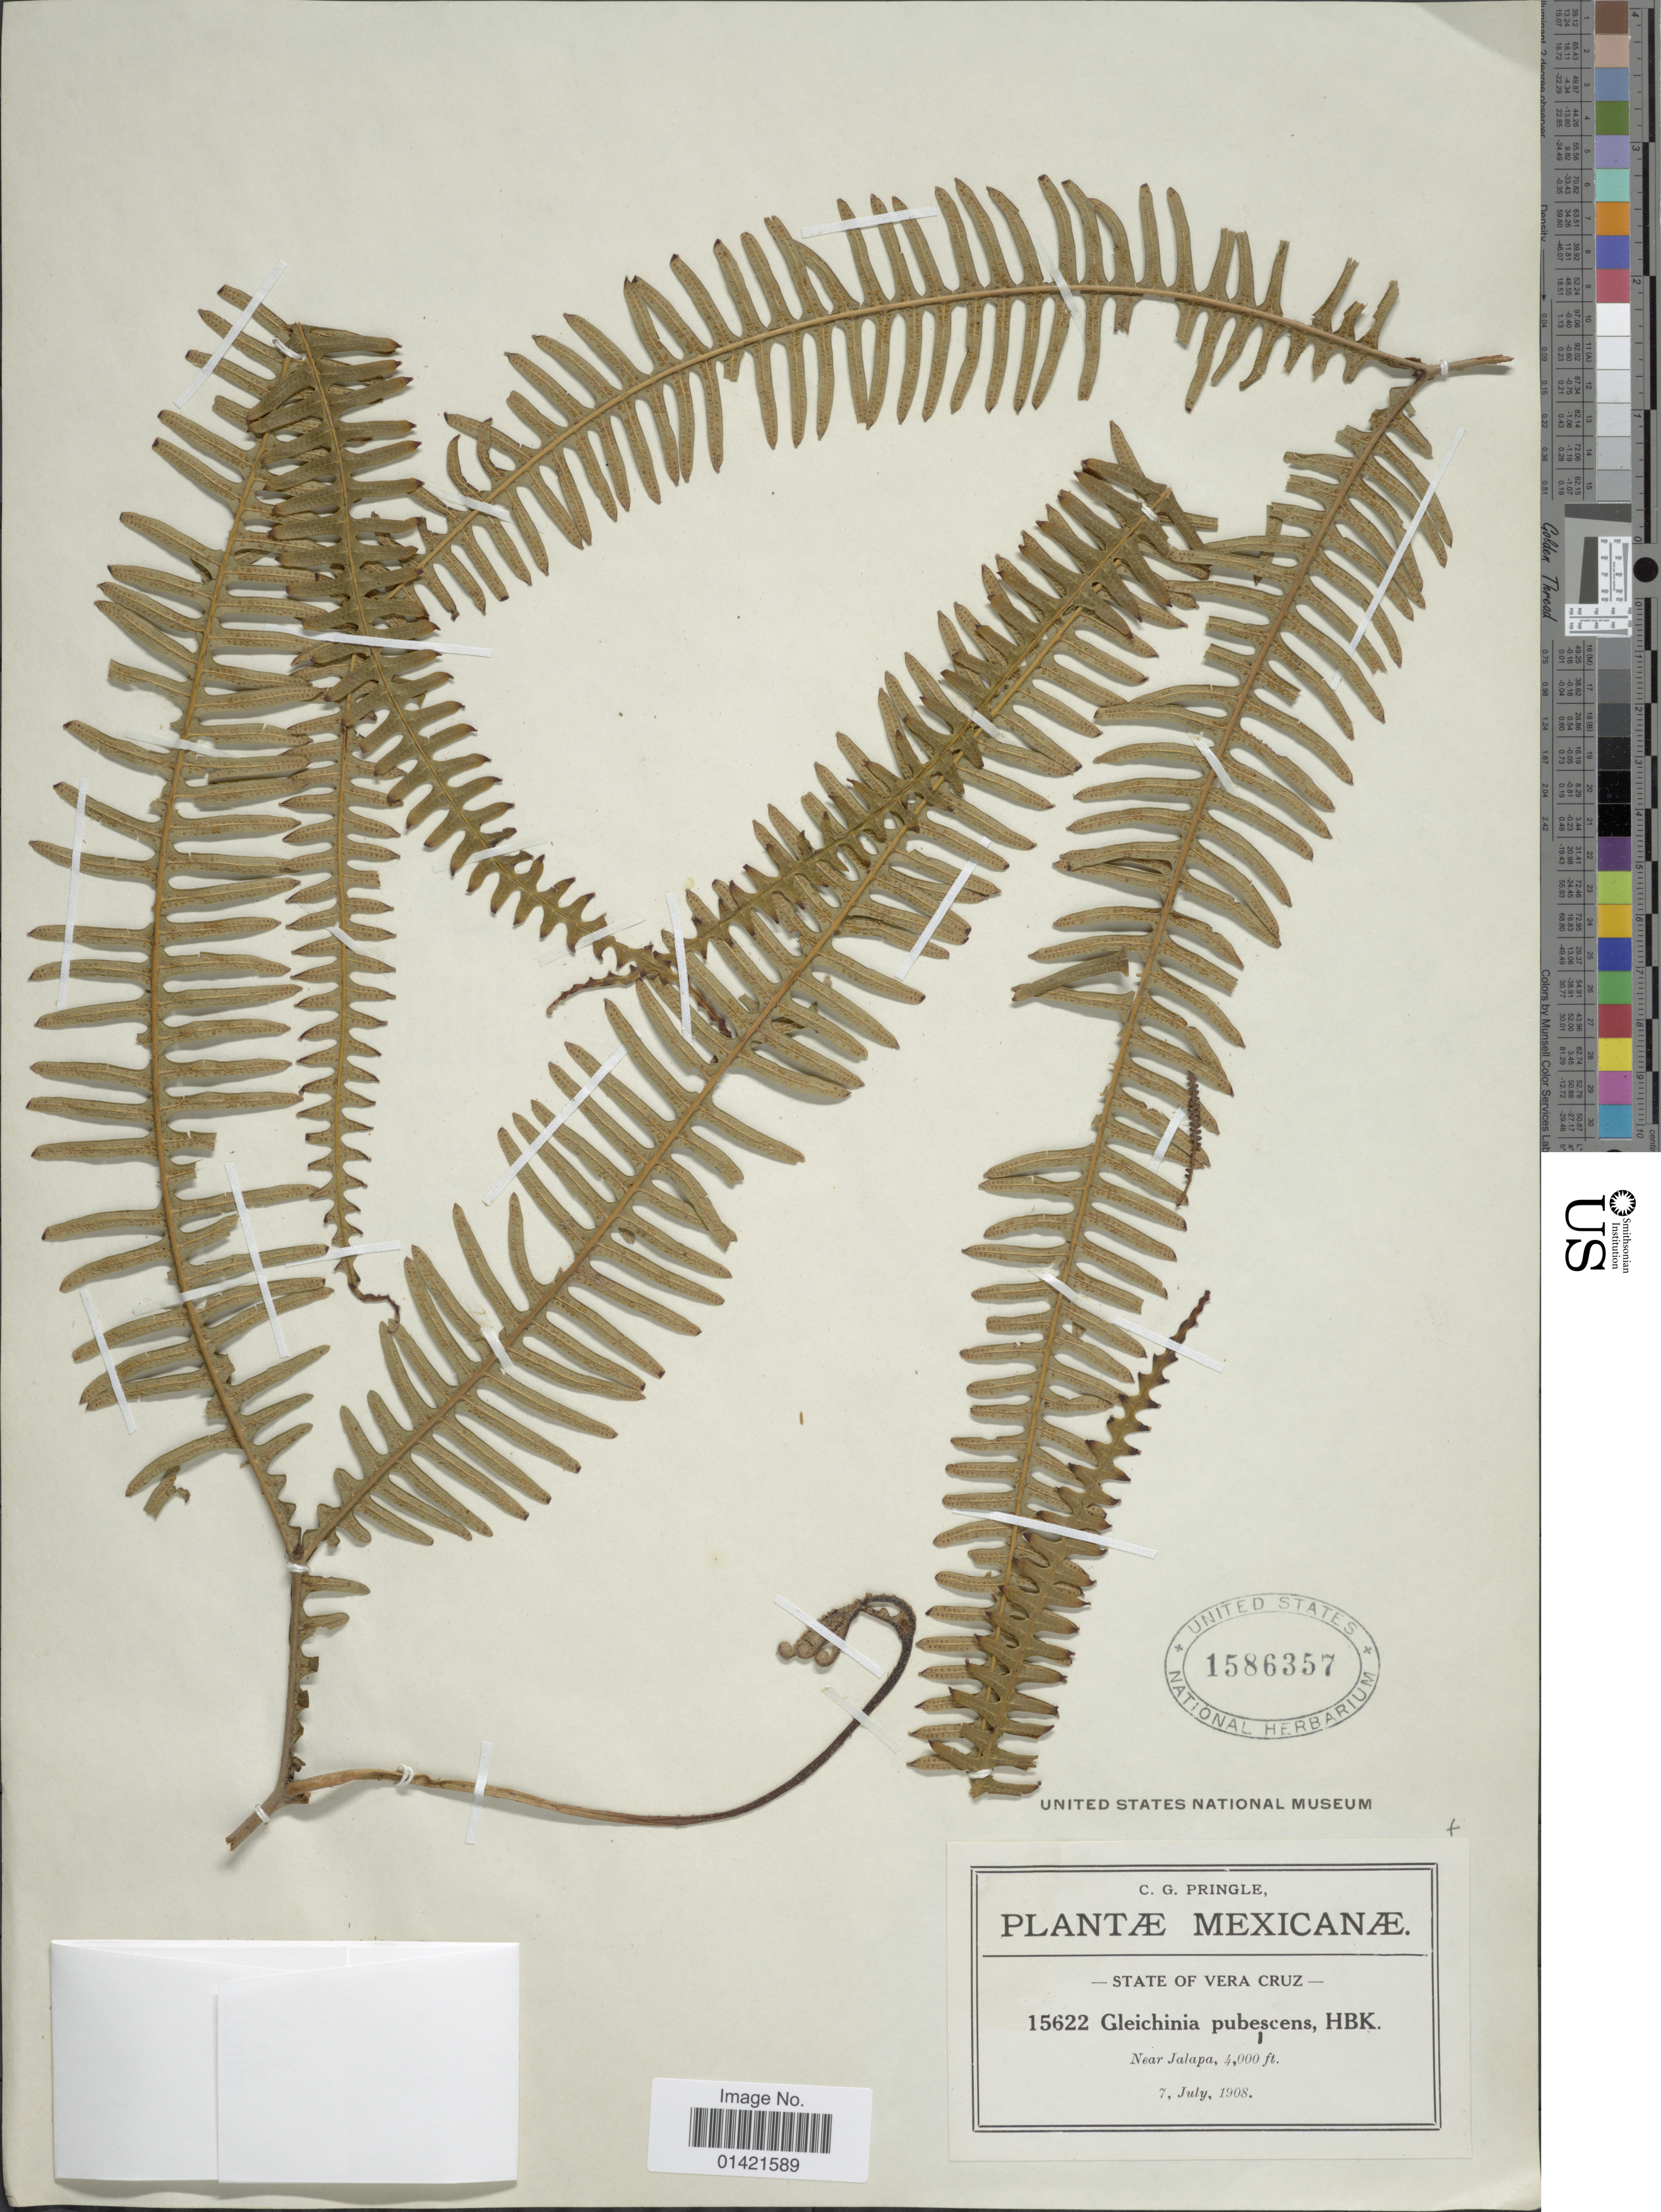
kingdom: Plantae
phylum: Tracheophyta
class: Polypodiopsida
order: Gleicheniales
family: Gleicheniaceae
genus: Sticherus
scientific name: Sticherus bifidus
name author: (Willd.) Ching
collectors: C. G. Pringle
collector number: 15622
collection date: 1908-07-07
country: Mexico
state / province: Veracruz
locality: Mexicanae. State of Vera Cruz. Near Jalapa.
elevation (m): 1219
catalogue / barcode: US 1586357